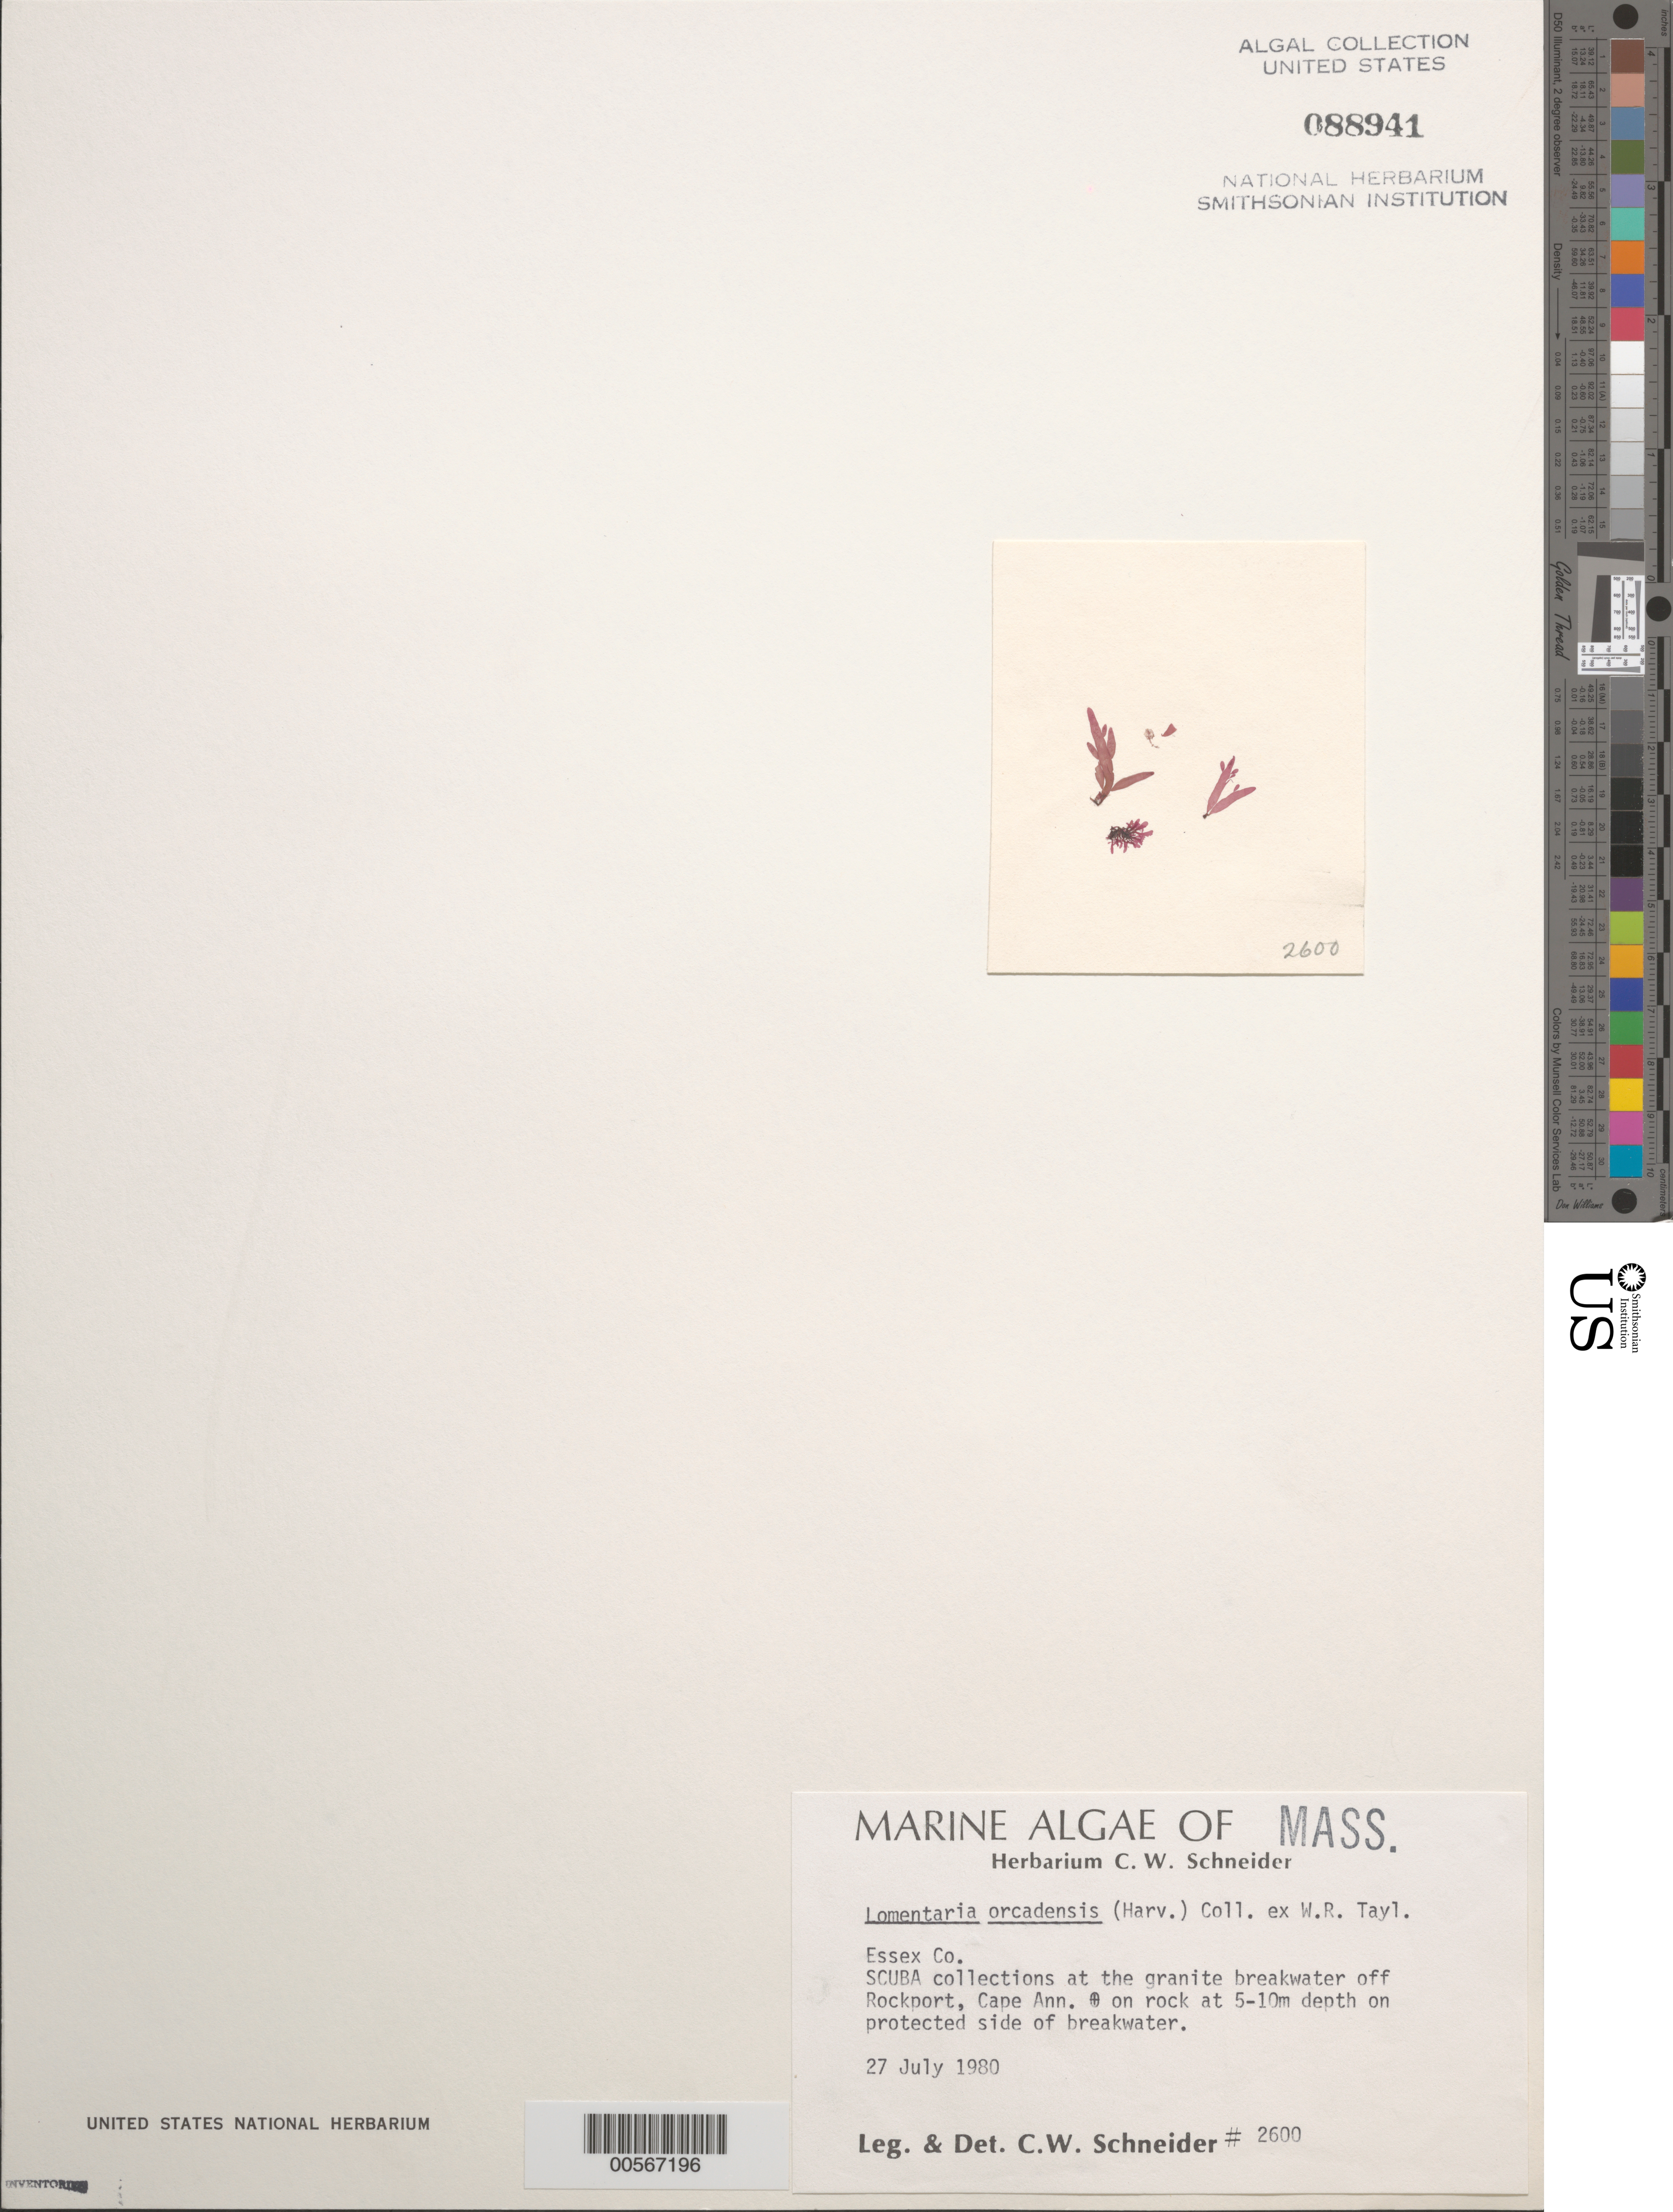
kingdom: Plantae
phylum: Rhodophyta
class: Florideophyceae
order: Rhodymeniales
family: Lomentariaceae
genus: Lomentaria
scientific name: Lomentaria orcadensis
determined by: Schneider, C. W.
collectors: C. W. Schneider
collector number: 2600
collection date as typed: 27 Jul 1980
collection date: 1980-07-27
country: United States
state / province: Massachusetts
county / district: Essex County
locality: Cape Ann, off Rockport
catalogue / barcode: US 88941